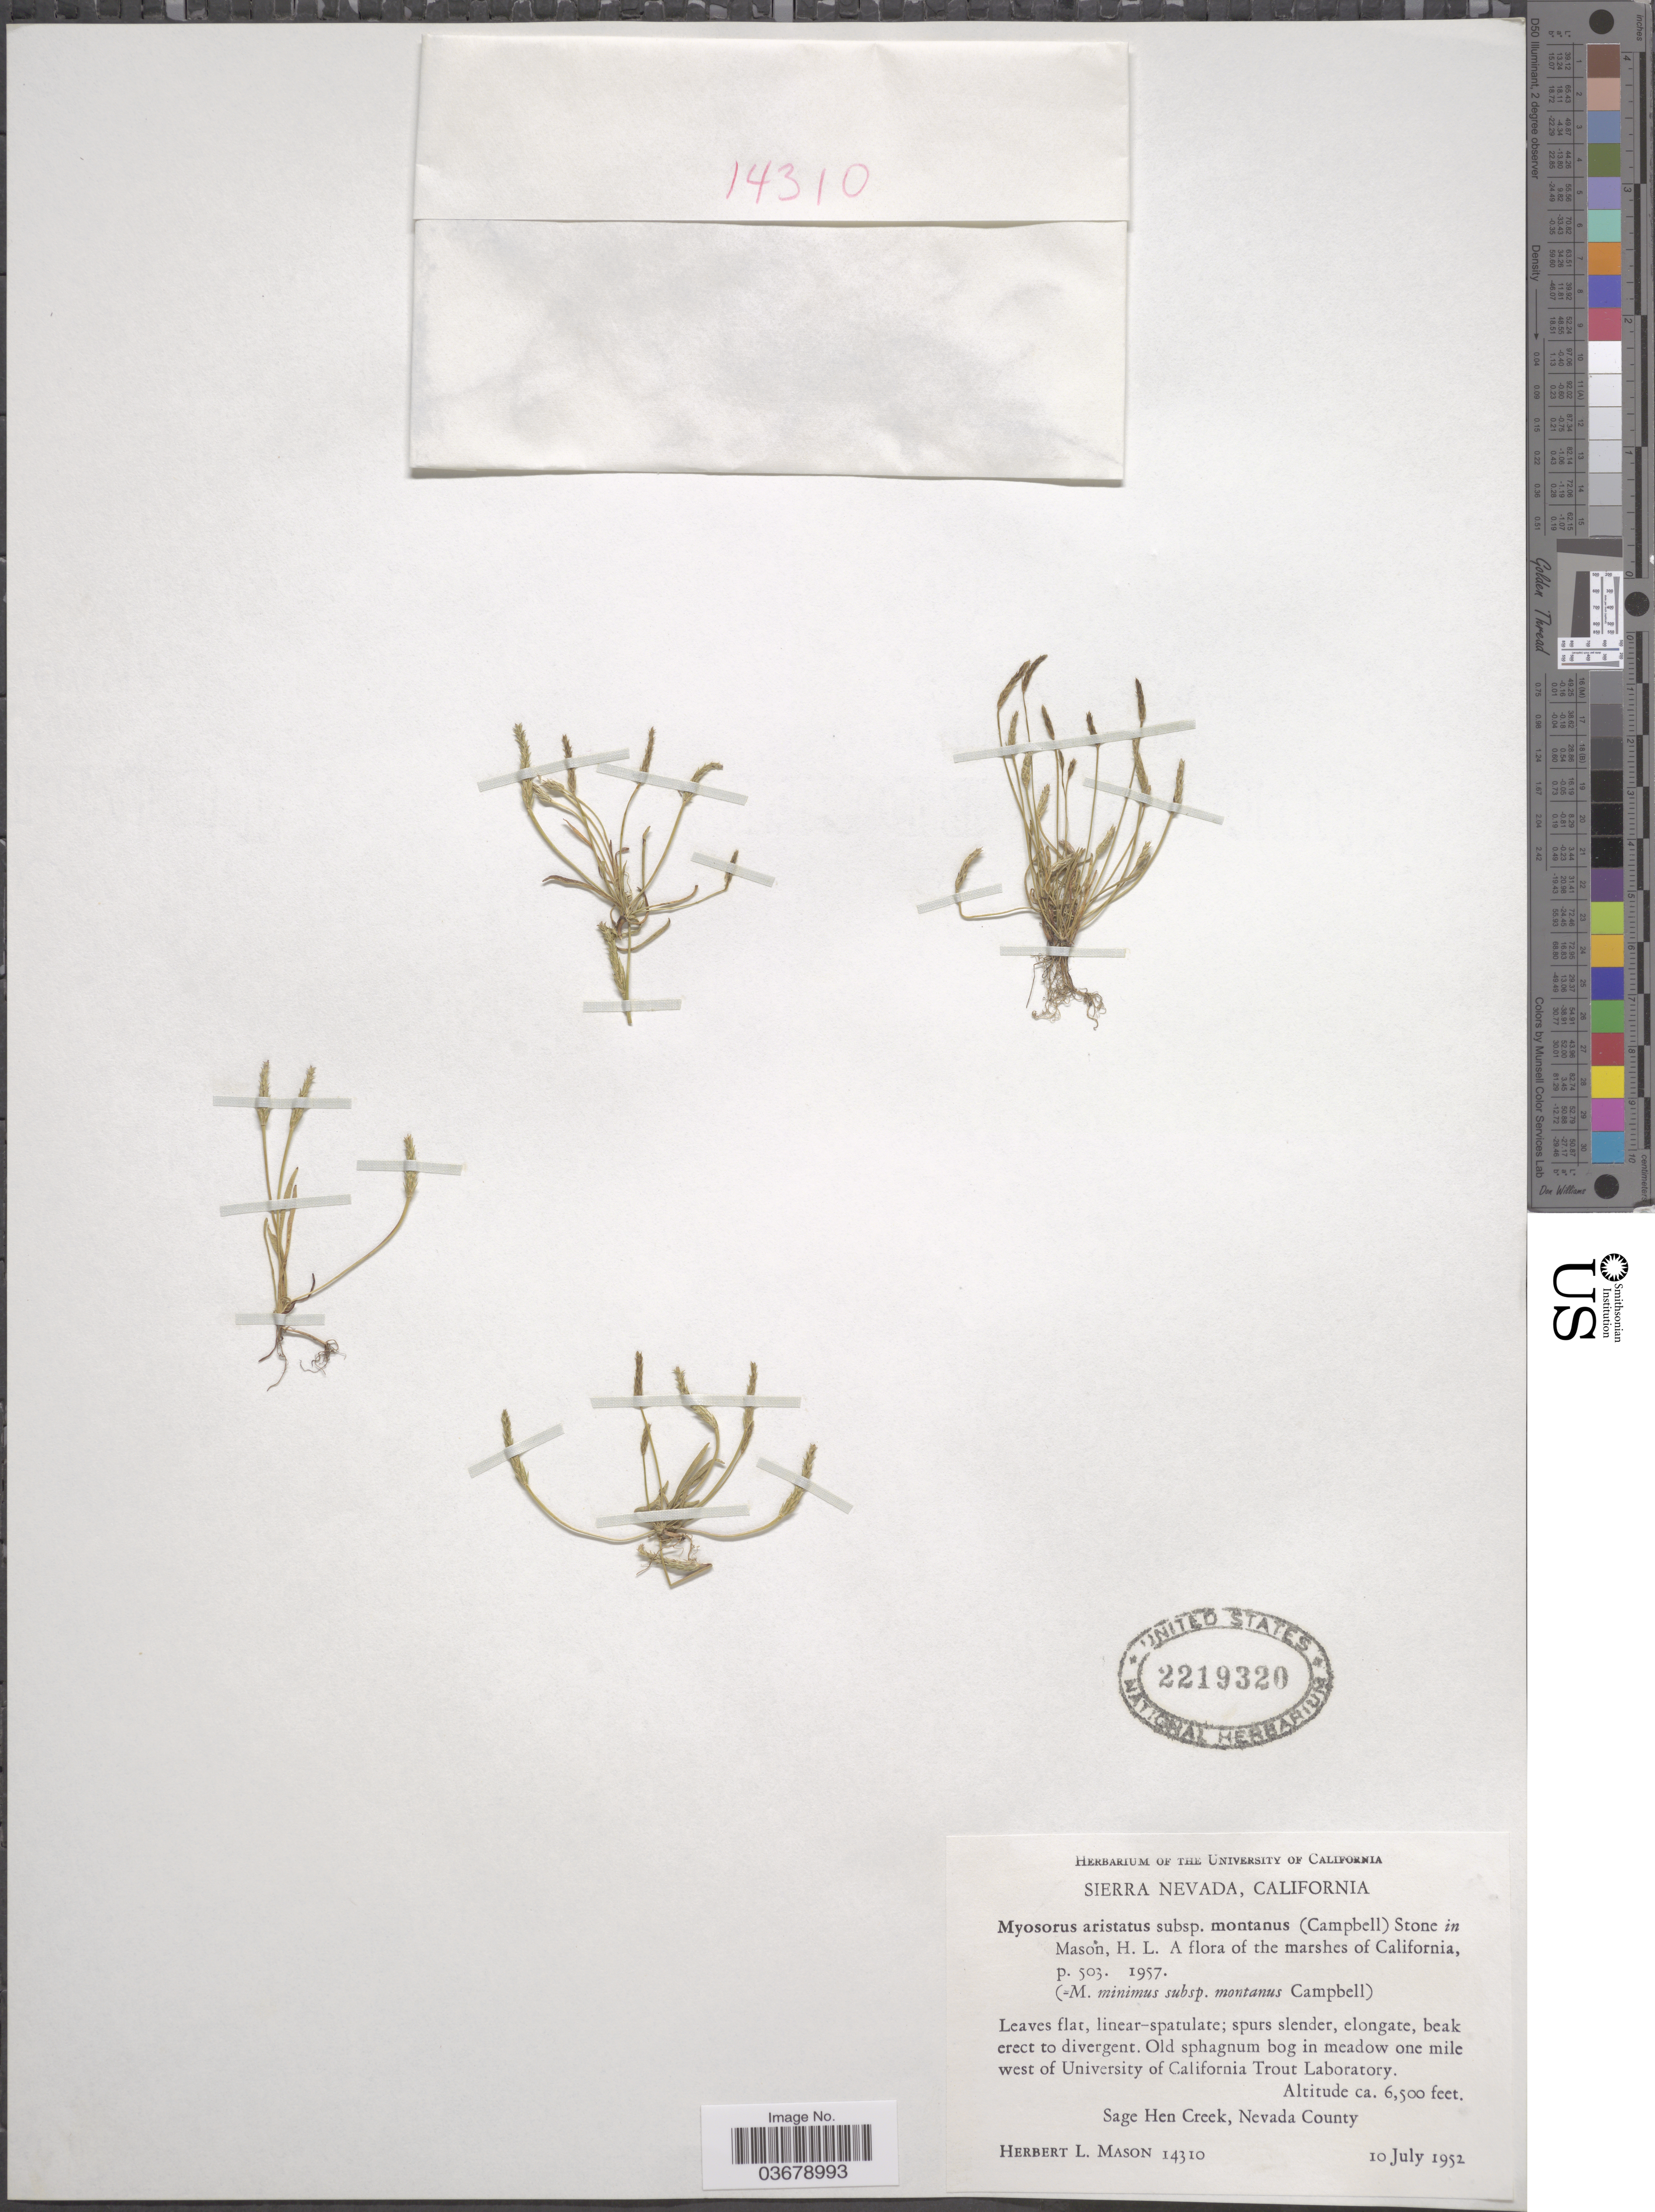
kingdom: Plantae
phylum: Tracheophyta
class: Magnoliopsida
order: Ranunculales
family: Ranunculaceae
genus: Myosurus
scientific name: Myosurus aristatus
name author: Benth.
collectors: H. L. Mason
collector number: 14310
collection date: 1952-07-10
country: United States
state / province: California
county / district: Nevada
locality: Sierra Nevada, one mile west of University of California Trout Laboratory, Sage Hen Creek, Nevada County.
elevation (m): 1981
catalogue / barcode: US 2219320